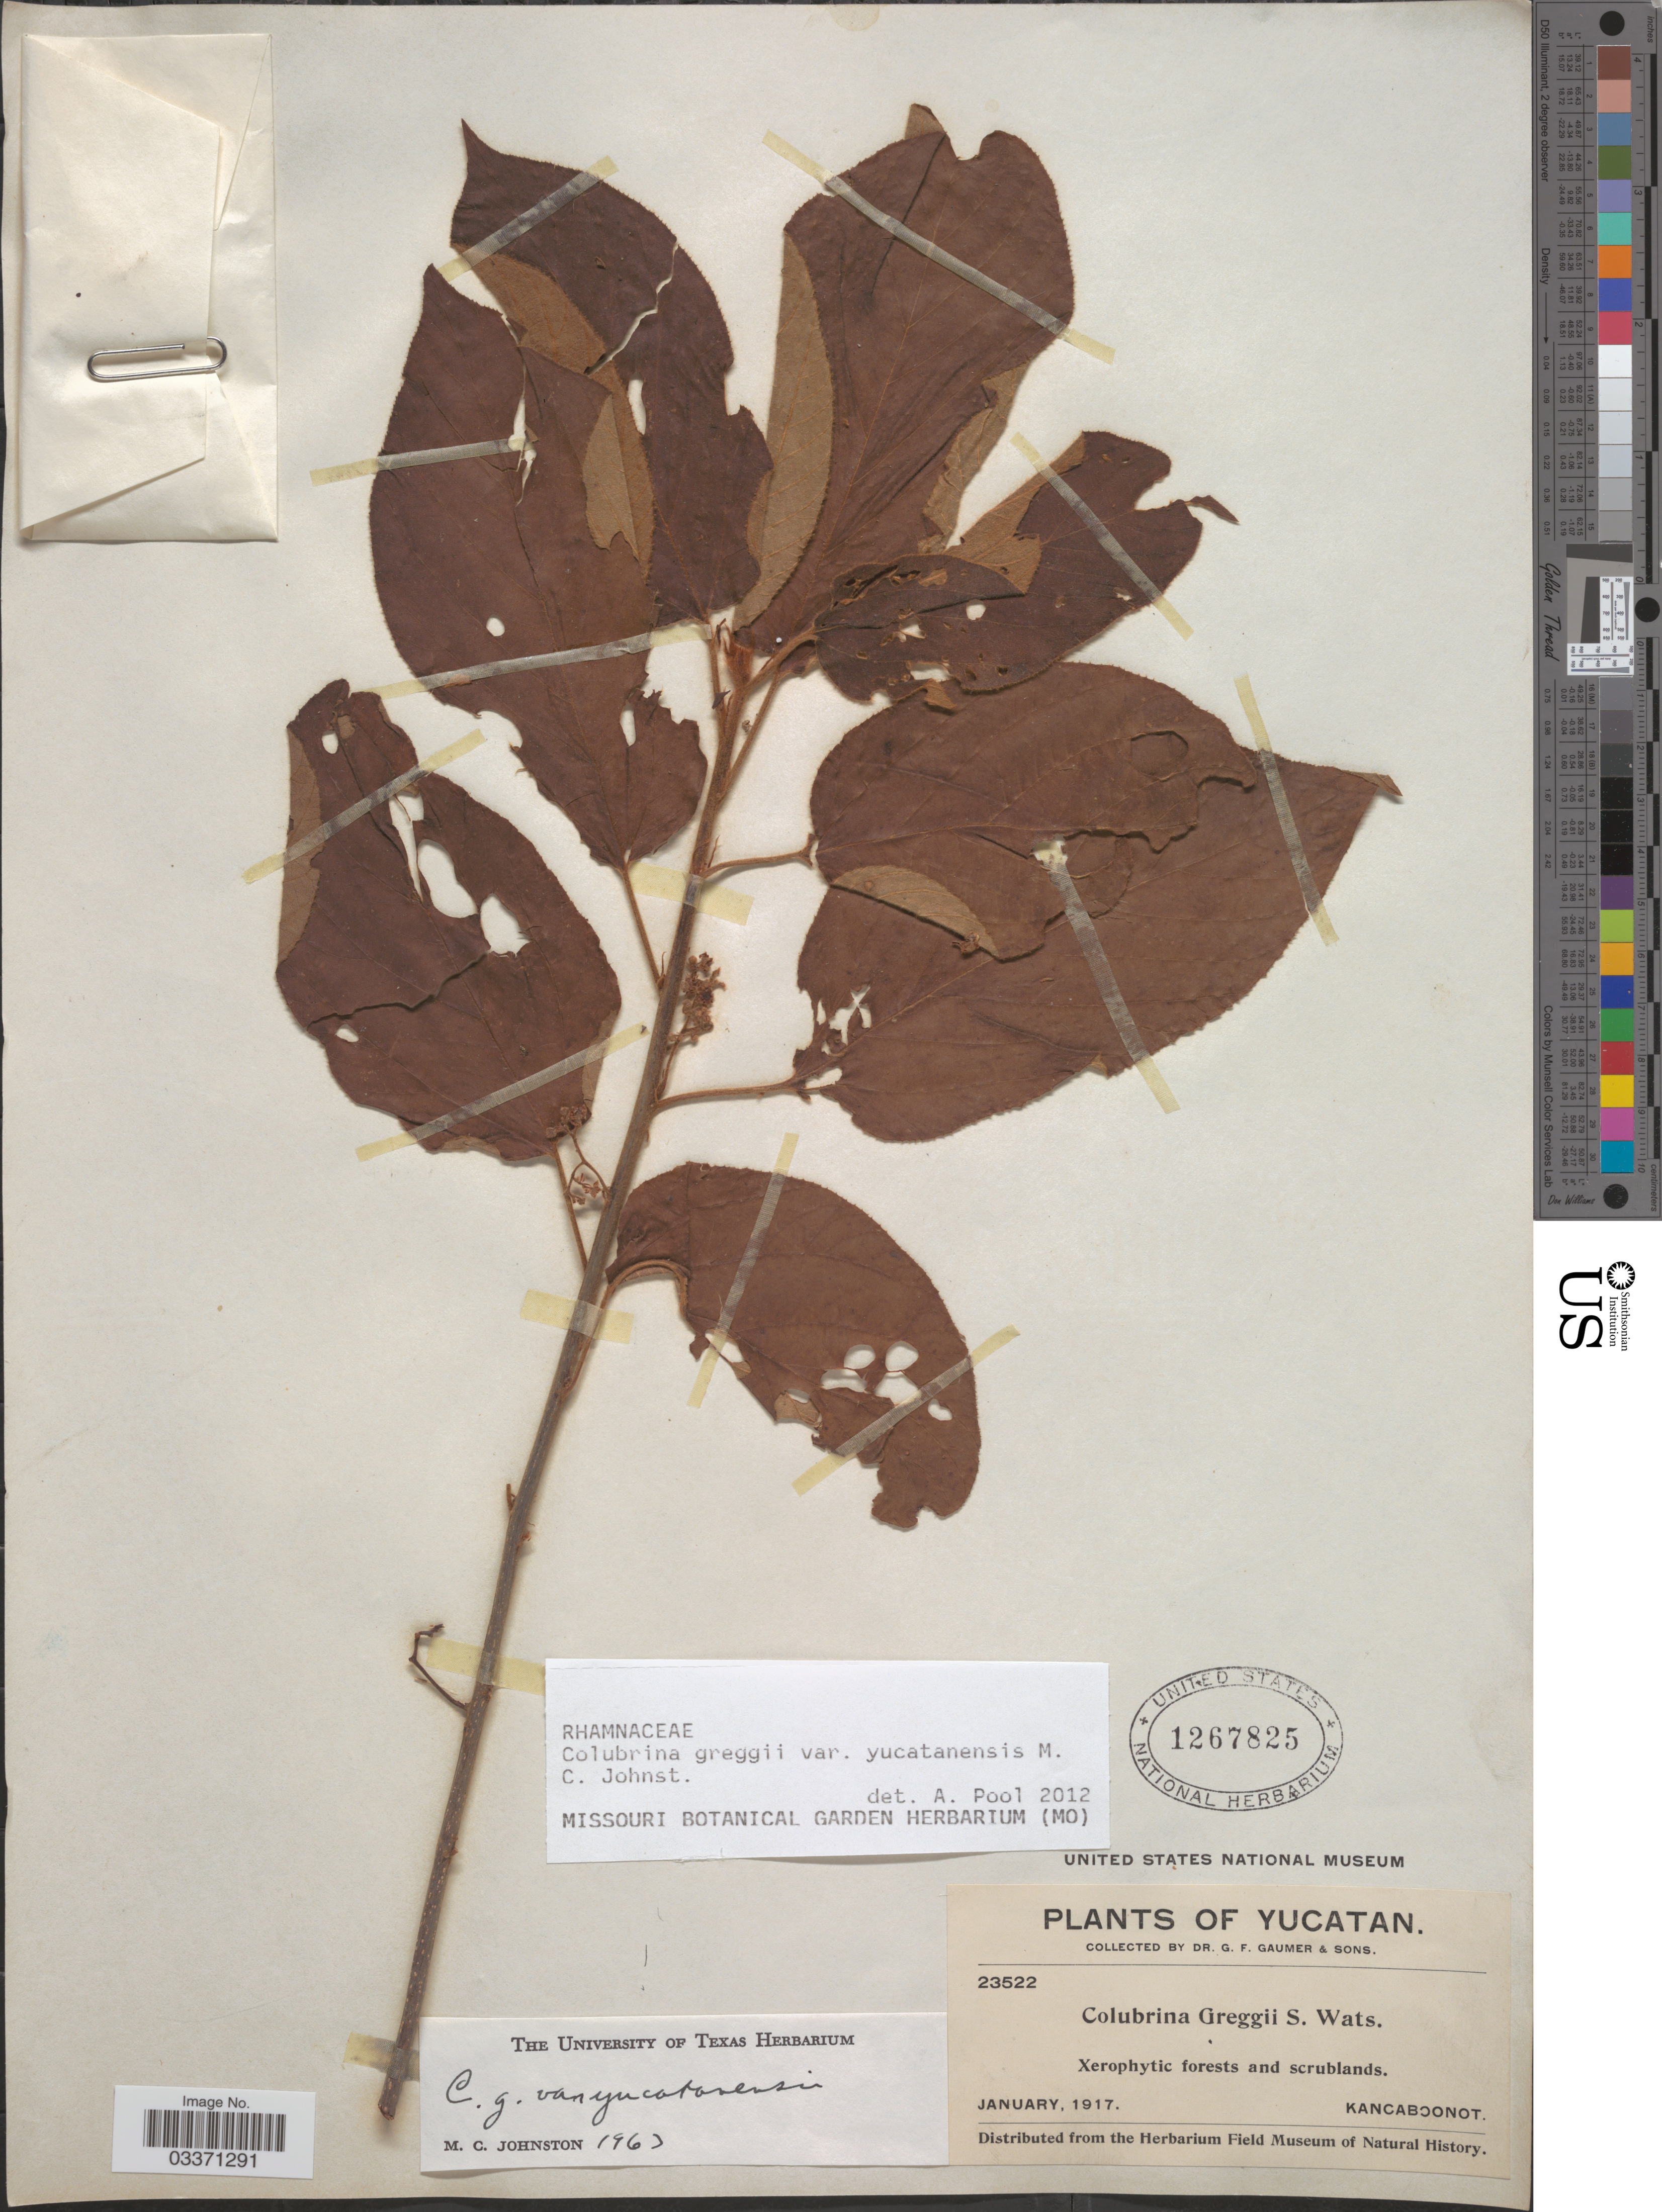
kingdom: Plantae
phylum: Tracheophyta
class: Magnoliopsida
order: Rosales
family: Rhamnaceae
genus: Colubrina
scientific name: Colubrina greggii var. yucatanensis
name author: M.C. Johnst.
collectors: G. F. Gaumer & Sons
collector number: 23522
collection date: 1917-01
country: Mexico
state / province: Yucatán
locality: Kancaboonot.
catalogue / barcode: US 1267825